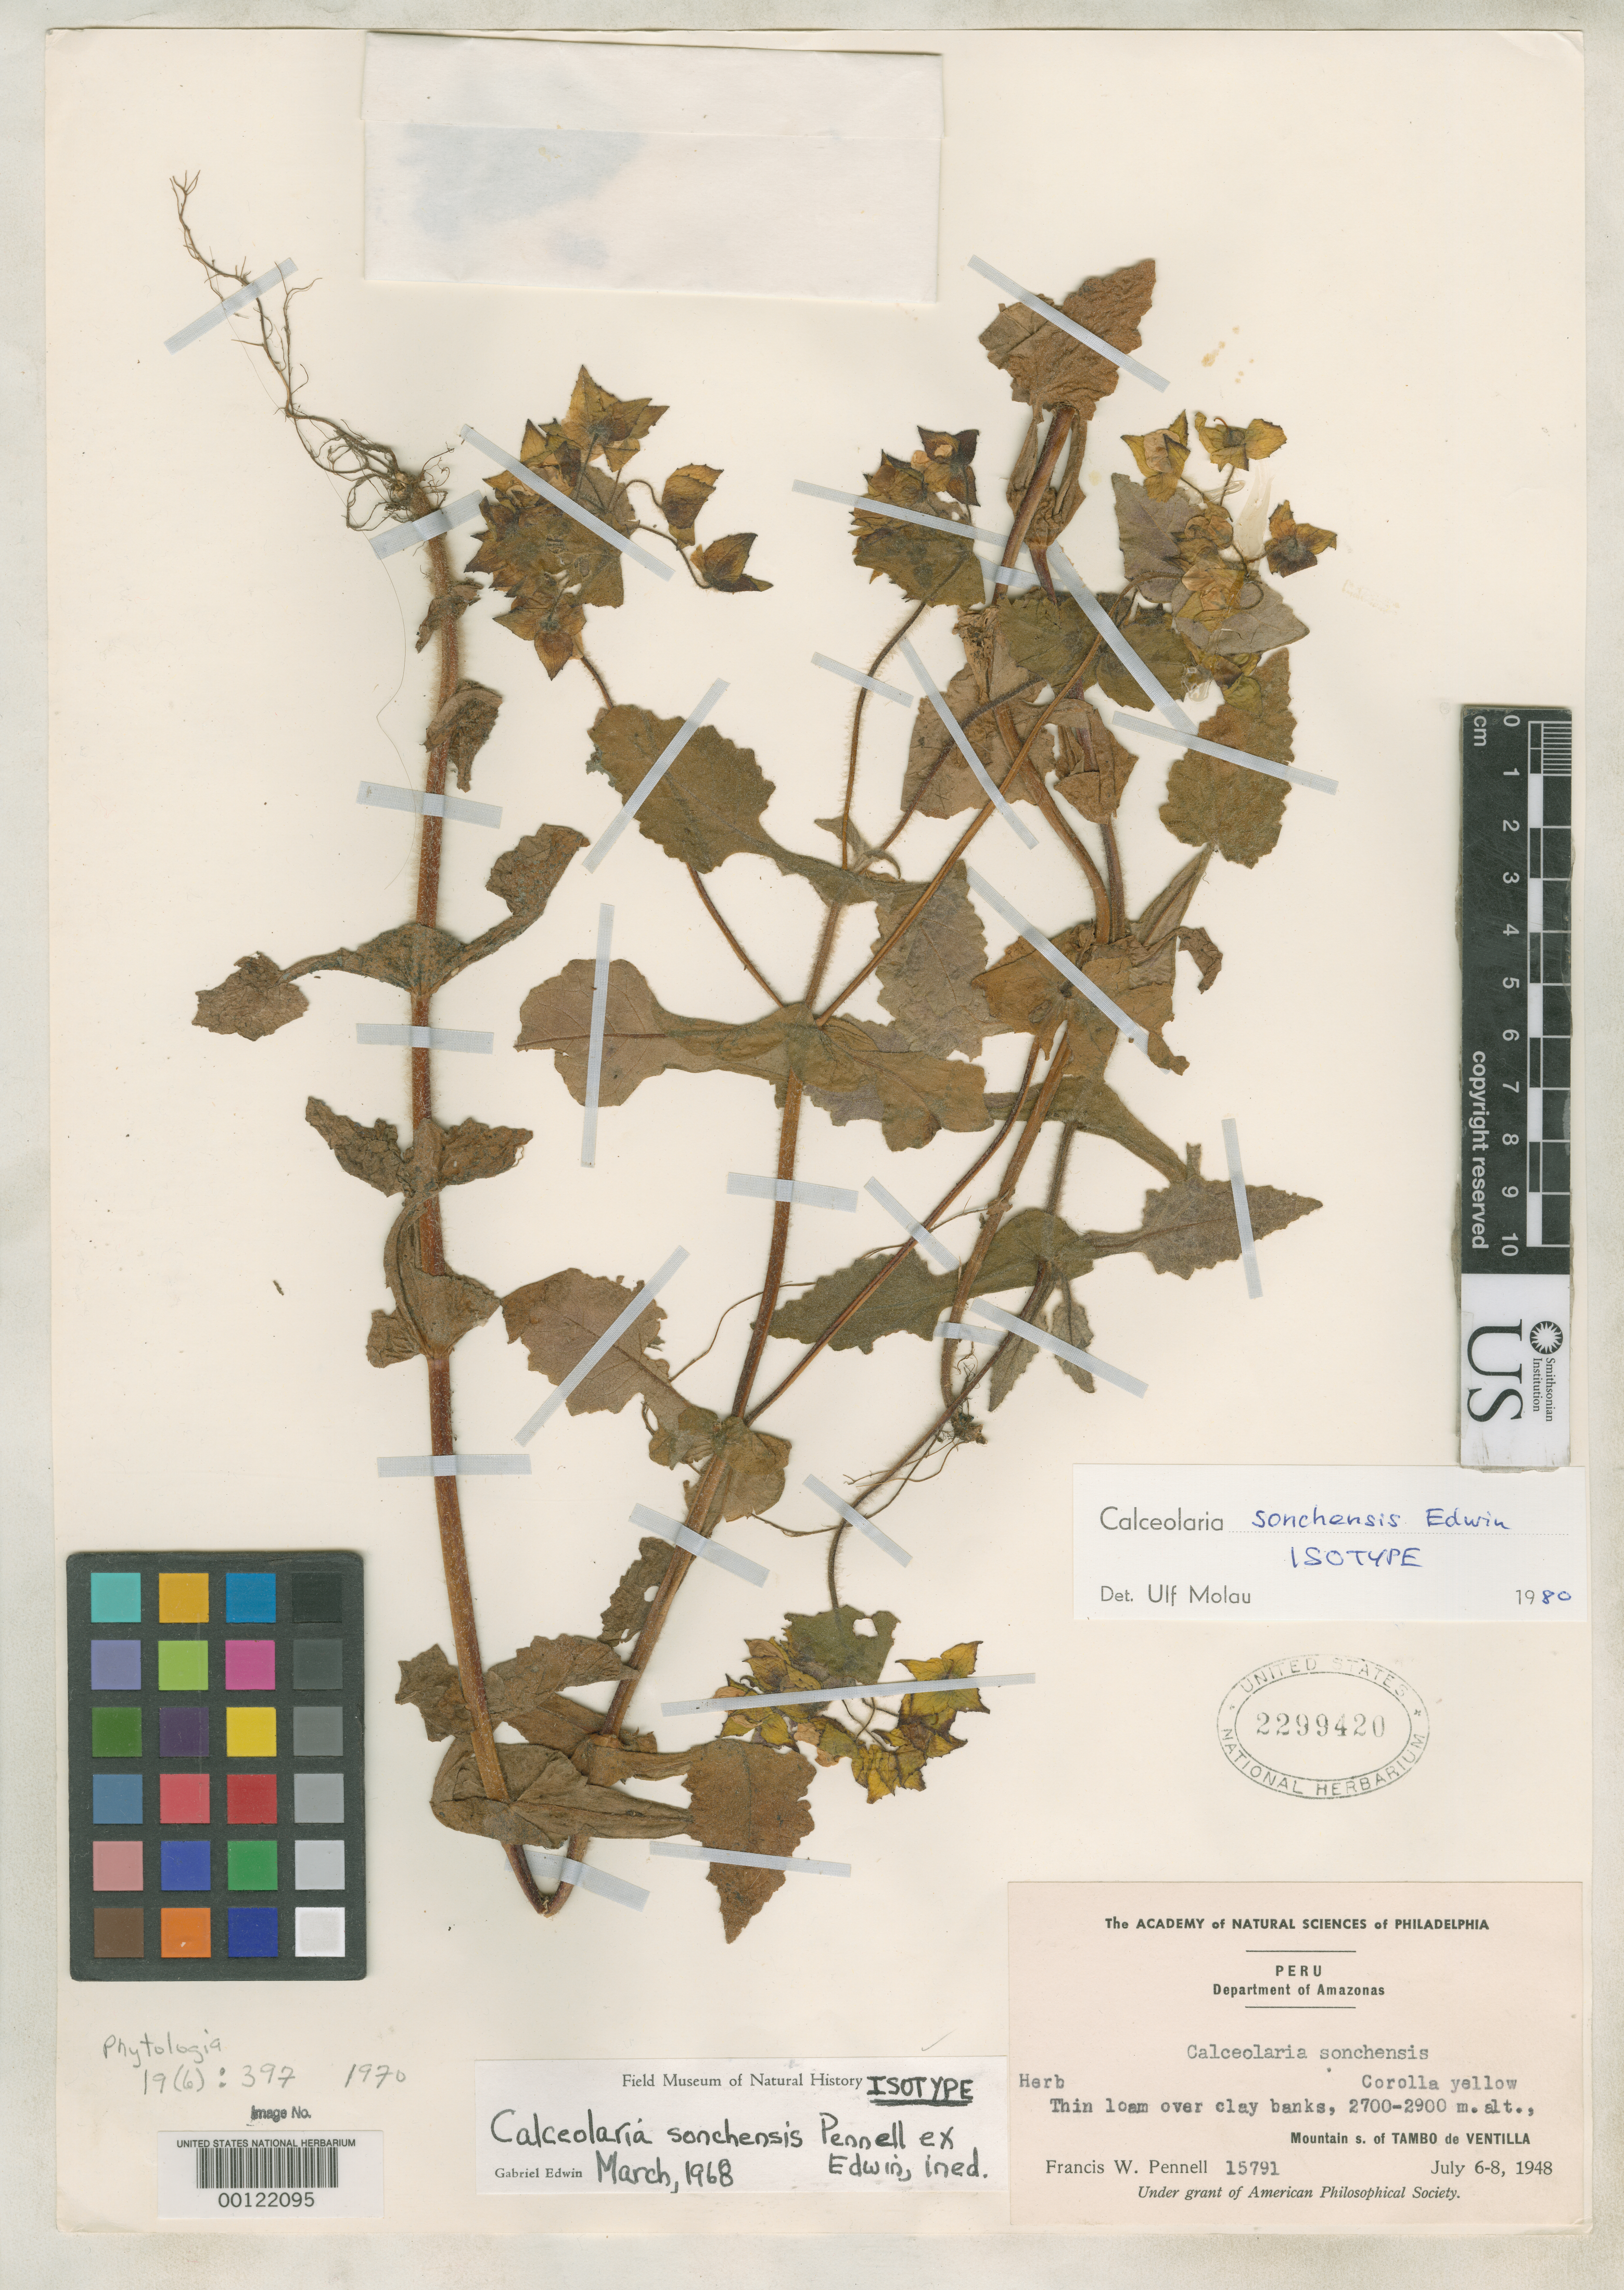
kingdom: Plantae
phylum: Tracheophyta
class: Magnoliopsida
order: Lamiales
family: Calceolariaceae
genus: Calceolaria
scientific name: Calceolaria sonchensis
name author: Pennell ex Edwin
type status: Isotype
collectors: F. W. Pennell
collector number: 15791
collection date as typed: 06 Jul 1948 to 08 Jul 1948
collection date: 1948-07-06/1948-07-08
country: Peru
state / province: Amazonas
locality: Tambo de Ventilla, southern mountains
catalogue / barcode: US 2299420